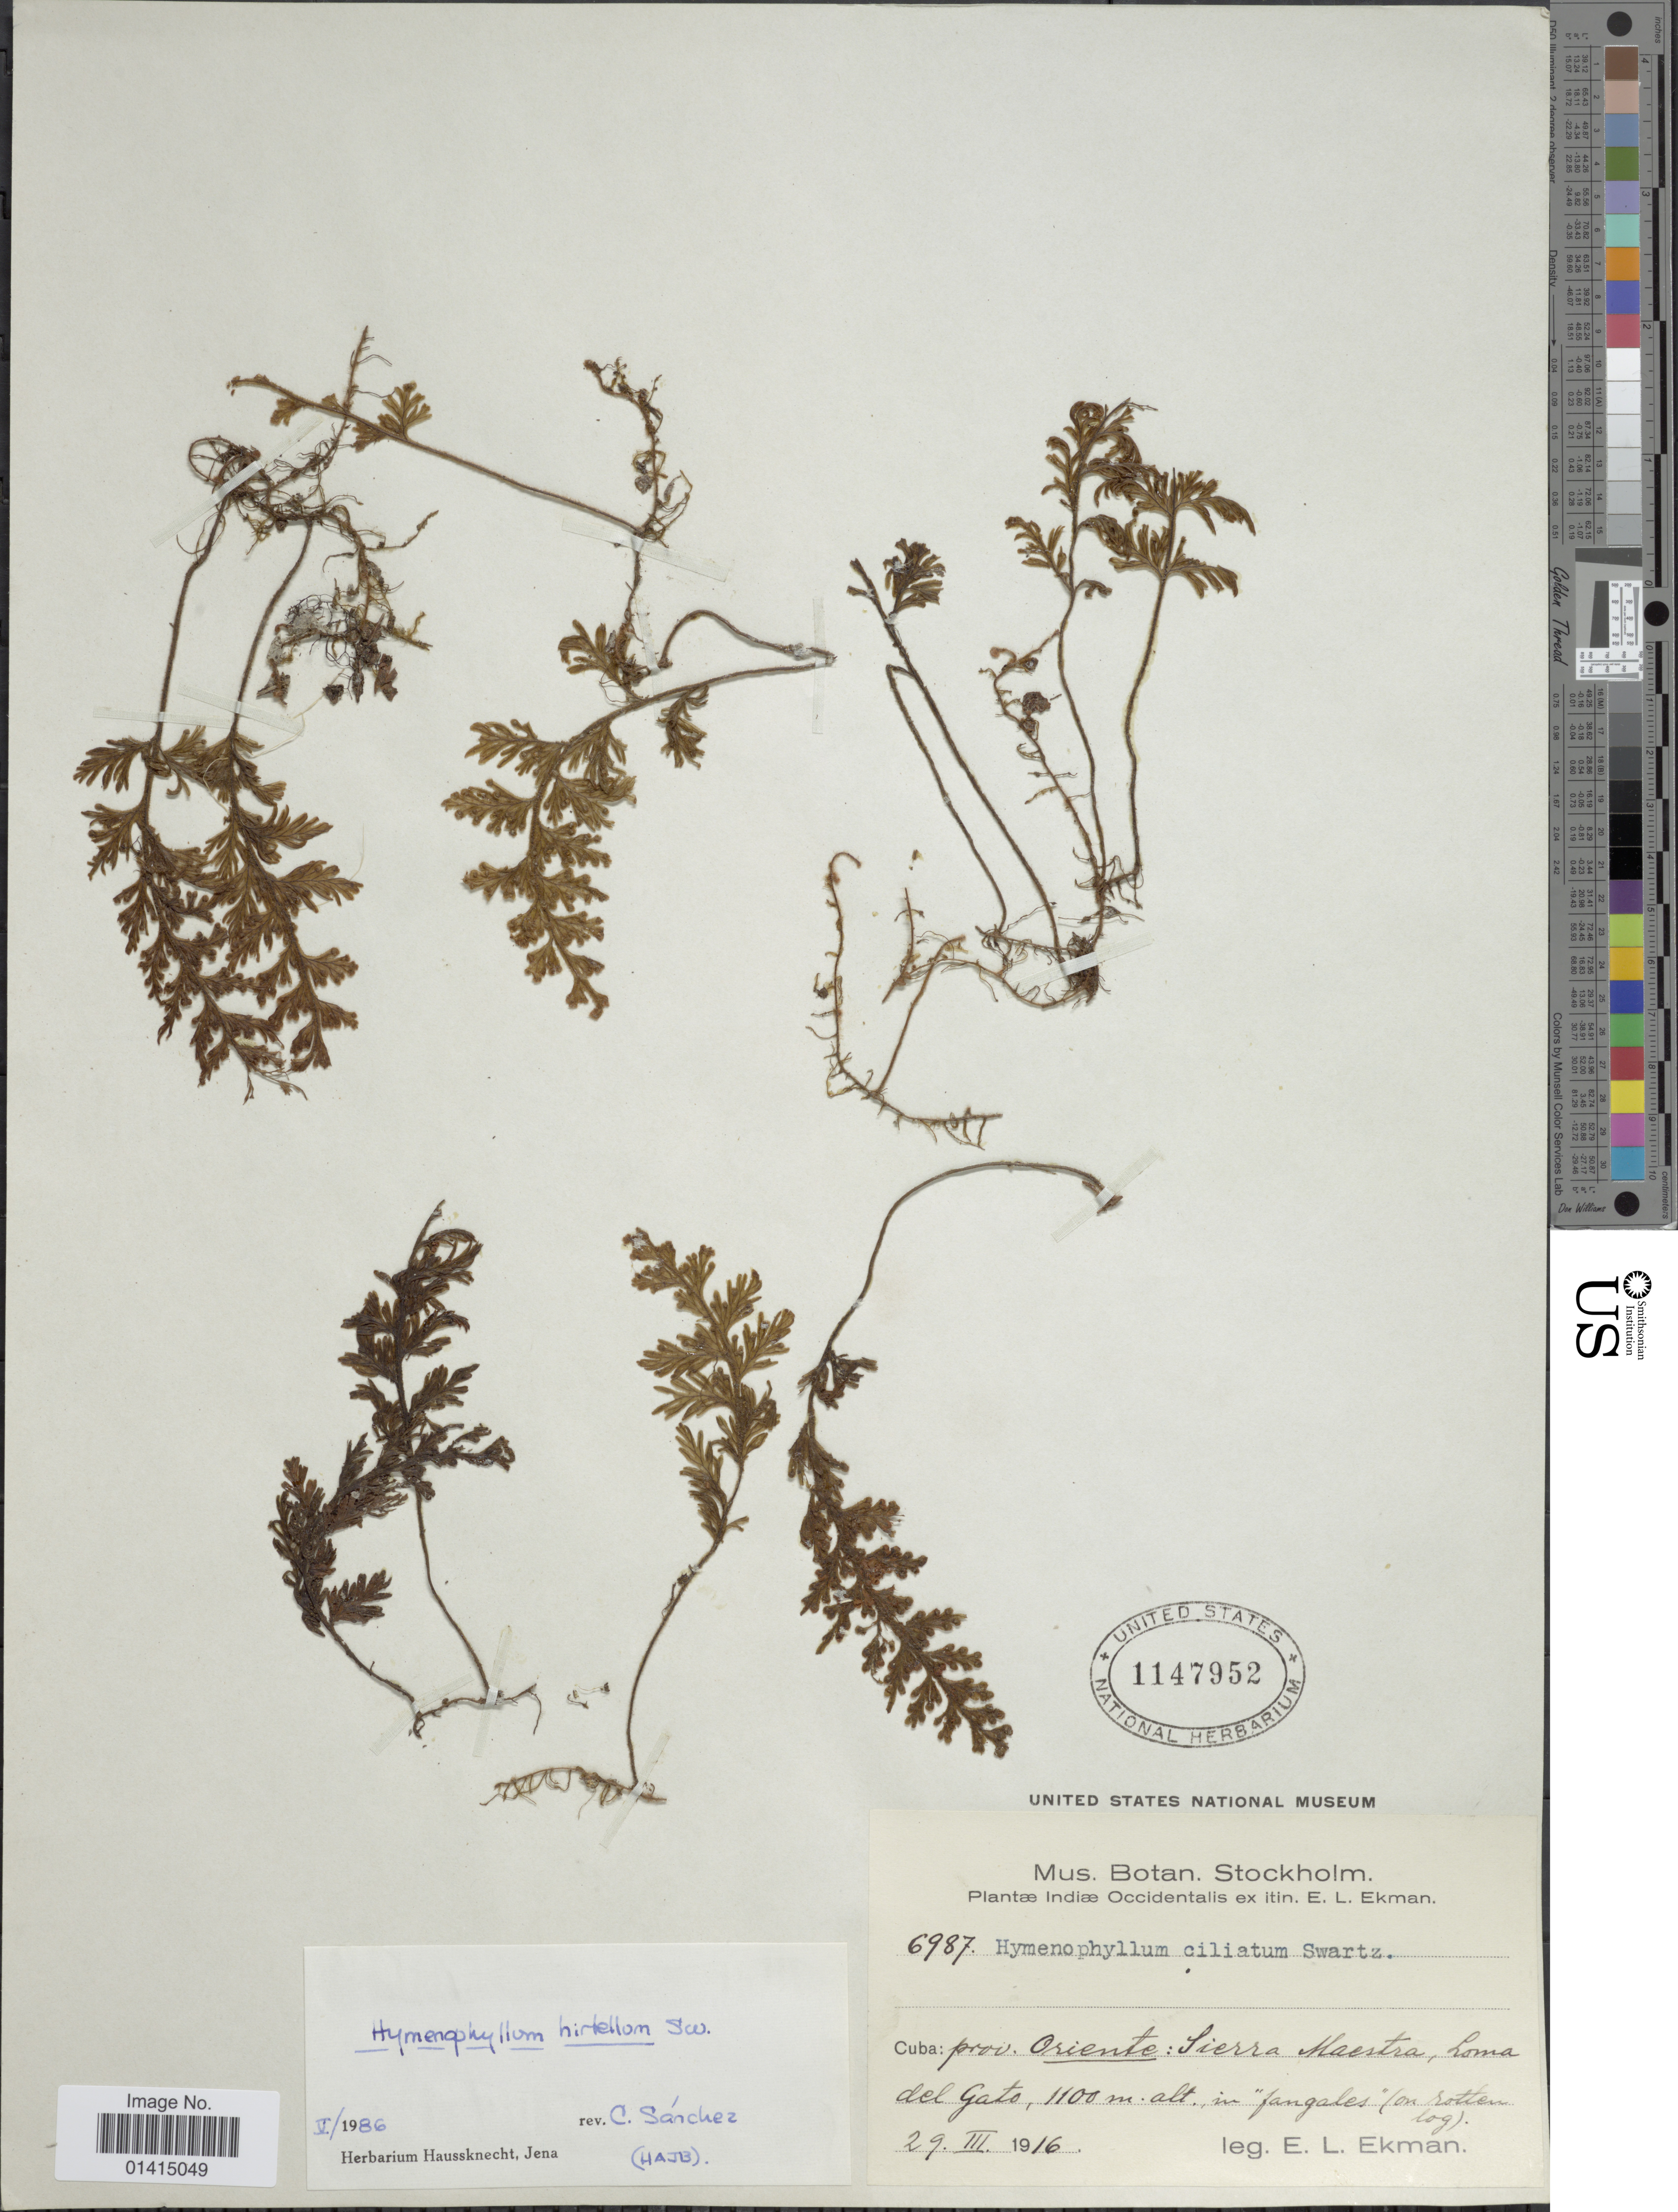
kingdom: Plantae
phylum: Tracheophyta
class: Polypodiopsida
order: Hymenophyllales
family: Hymenophyllaceae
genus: Hymenophyllum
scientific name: Hymenophyllum hirtellum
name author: Sw. in Schrad.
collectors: E. L. Ekman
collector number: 6987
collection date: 1916-03-29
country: Cuba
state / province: Oriente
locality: Cuba prov. Oriente: Sierra Maestra, Loma del Gato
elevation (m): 1100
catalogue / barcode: US 1147952